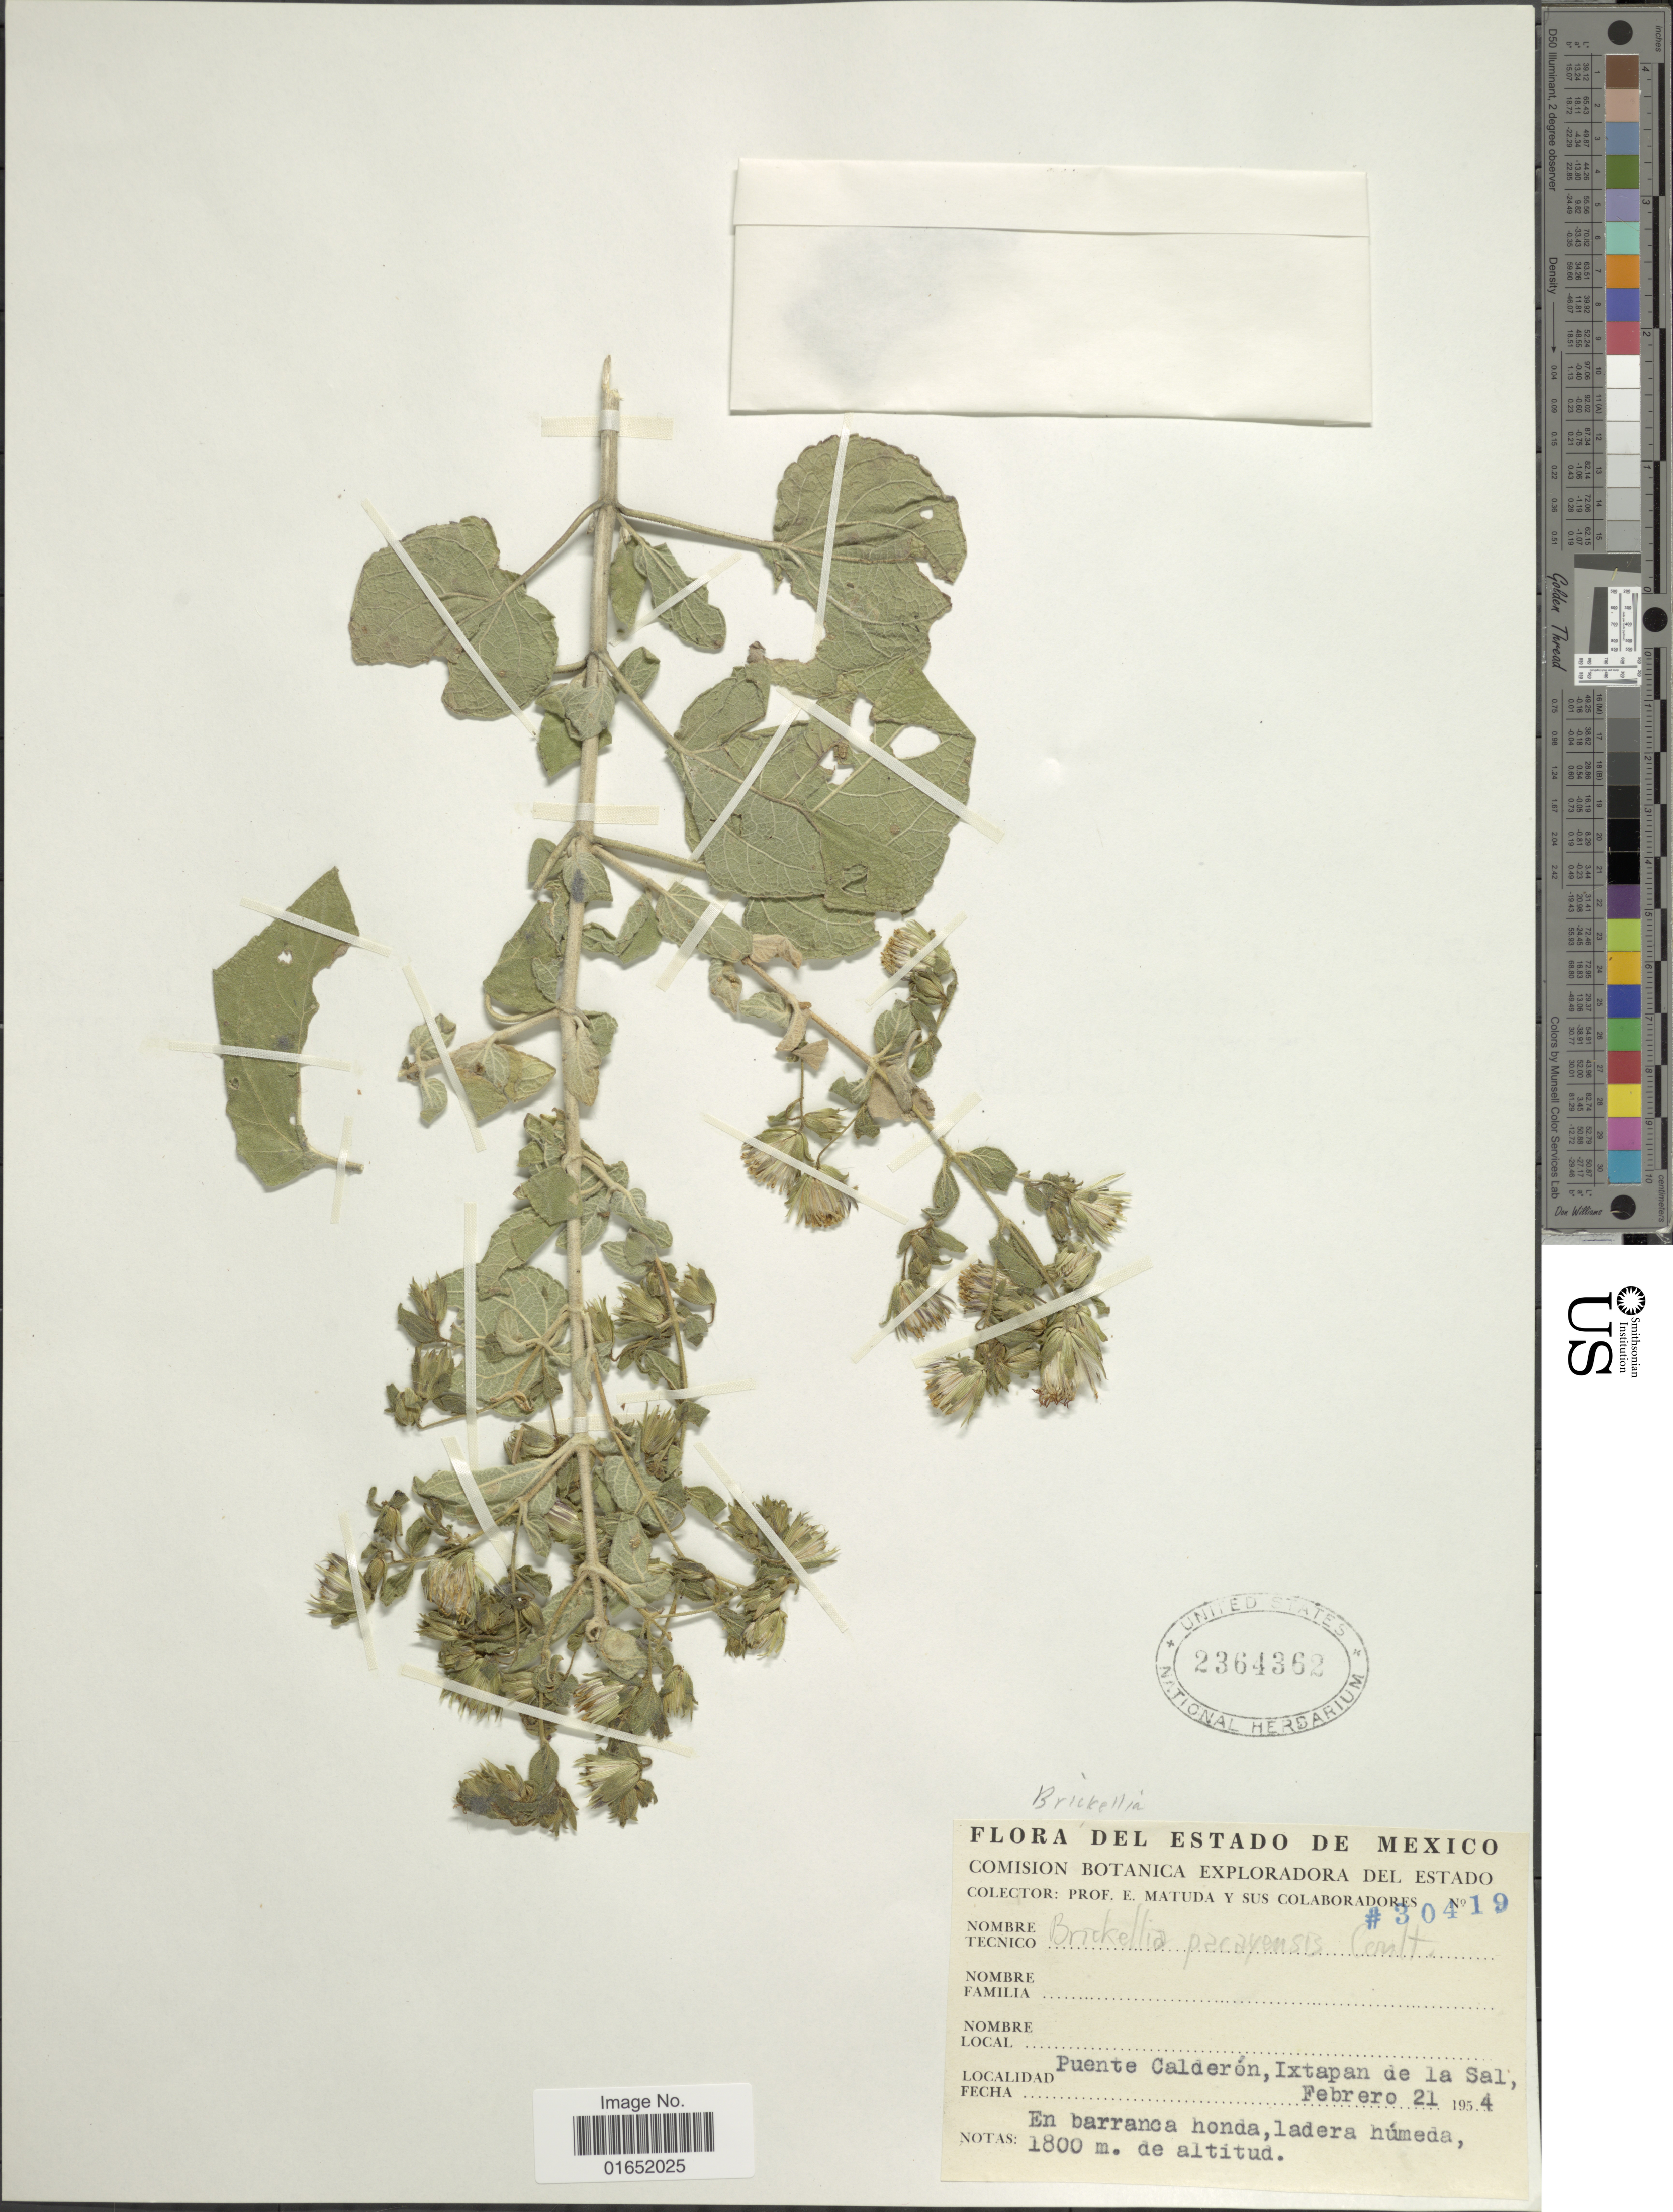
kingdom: Plantae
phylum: Tracheophyta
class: Magnoliopsida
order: Asterales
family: Asteraceae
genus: Brickellia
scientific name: Brickellia pacayensis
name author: J.M. Coult.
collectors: E. Matuda & et al.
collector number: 30419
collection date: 1954-02-21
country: Mexico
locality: Puente Calderón, Ixtapan de la Sal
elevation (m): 1800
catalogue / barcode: US 2364362